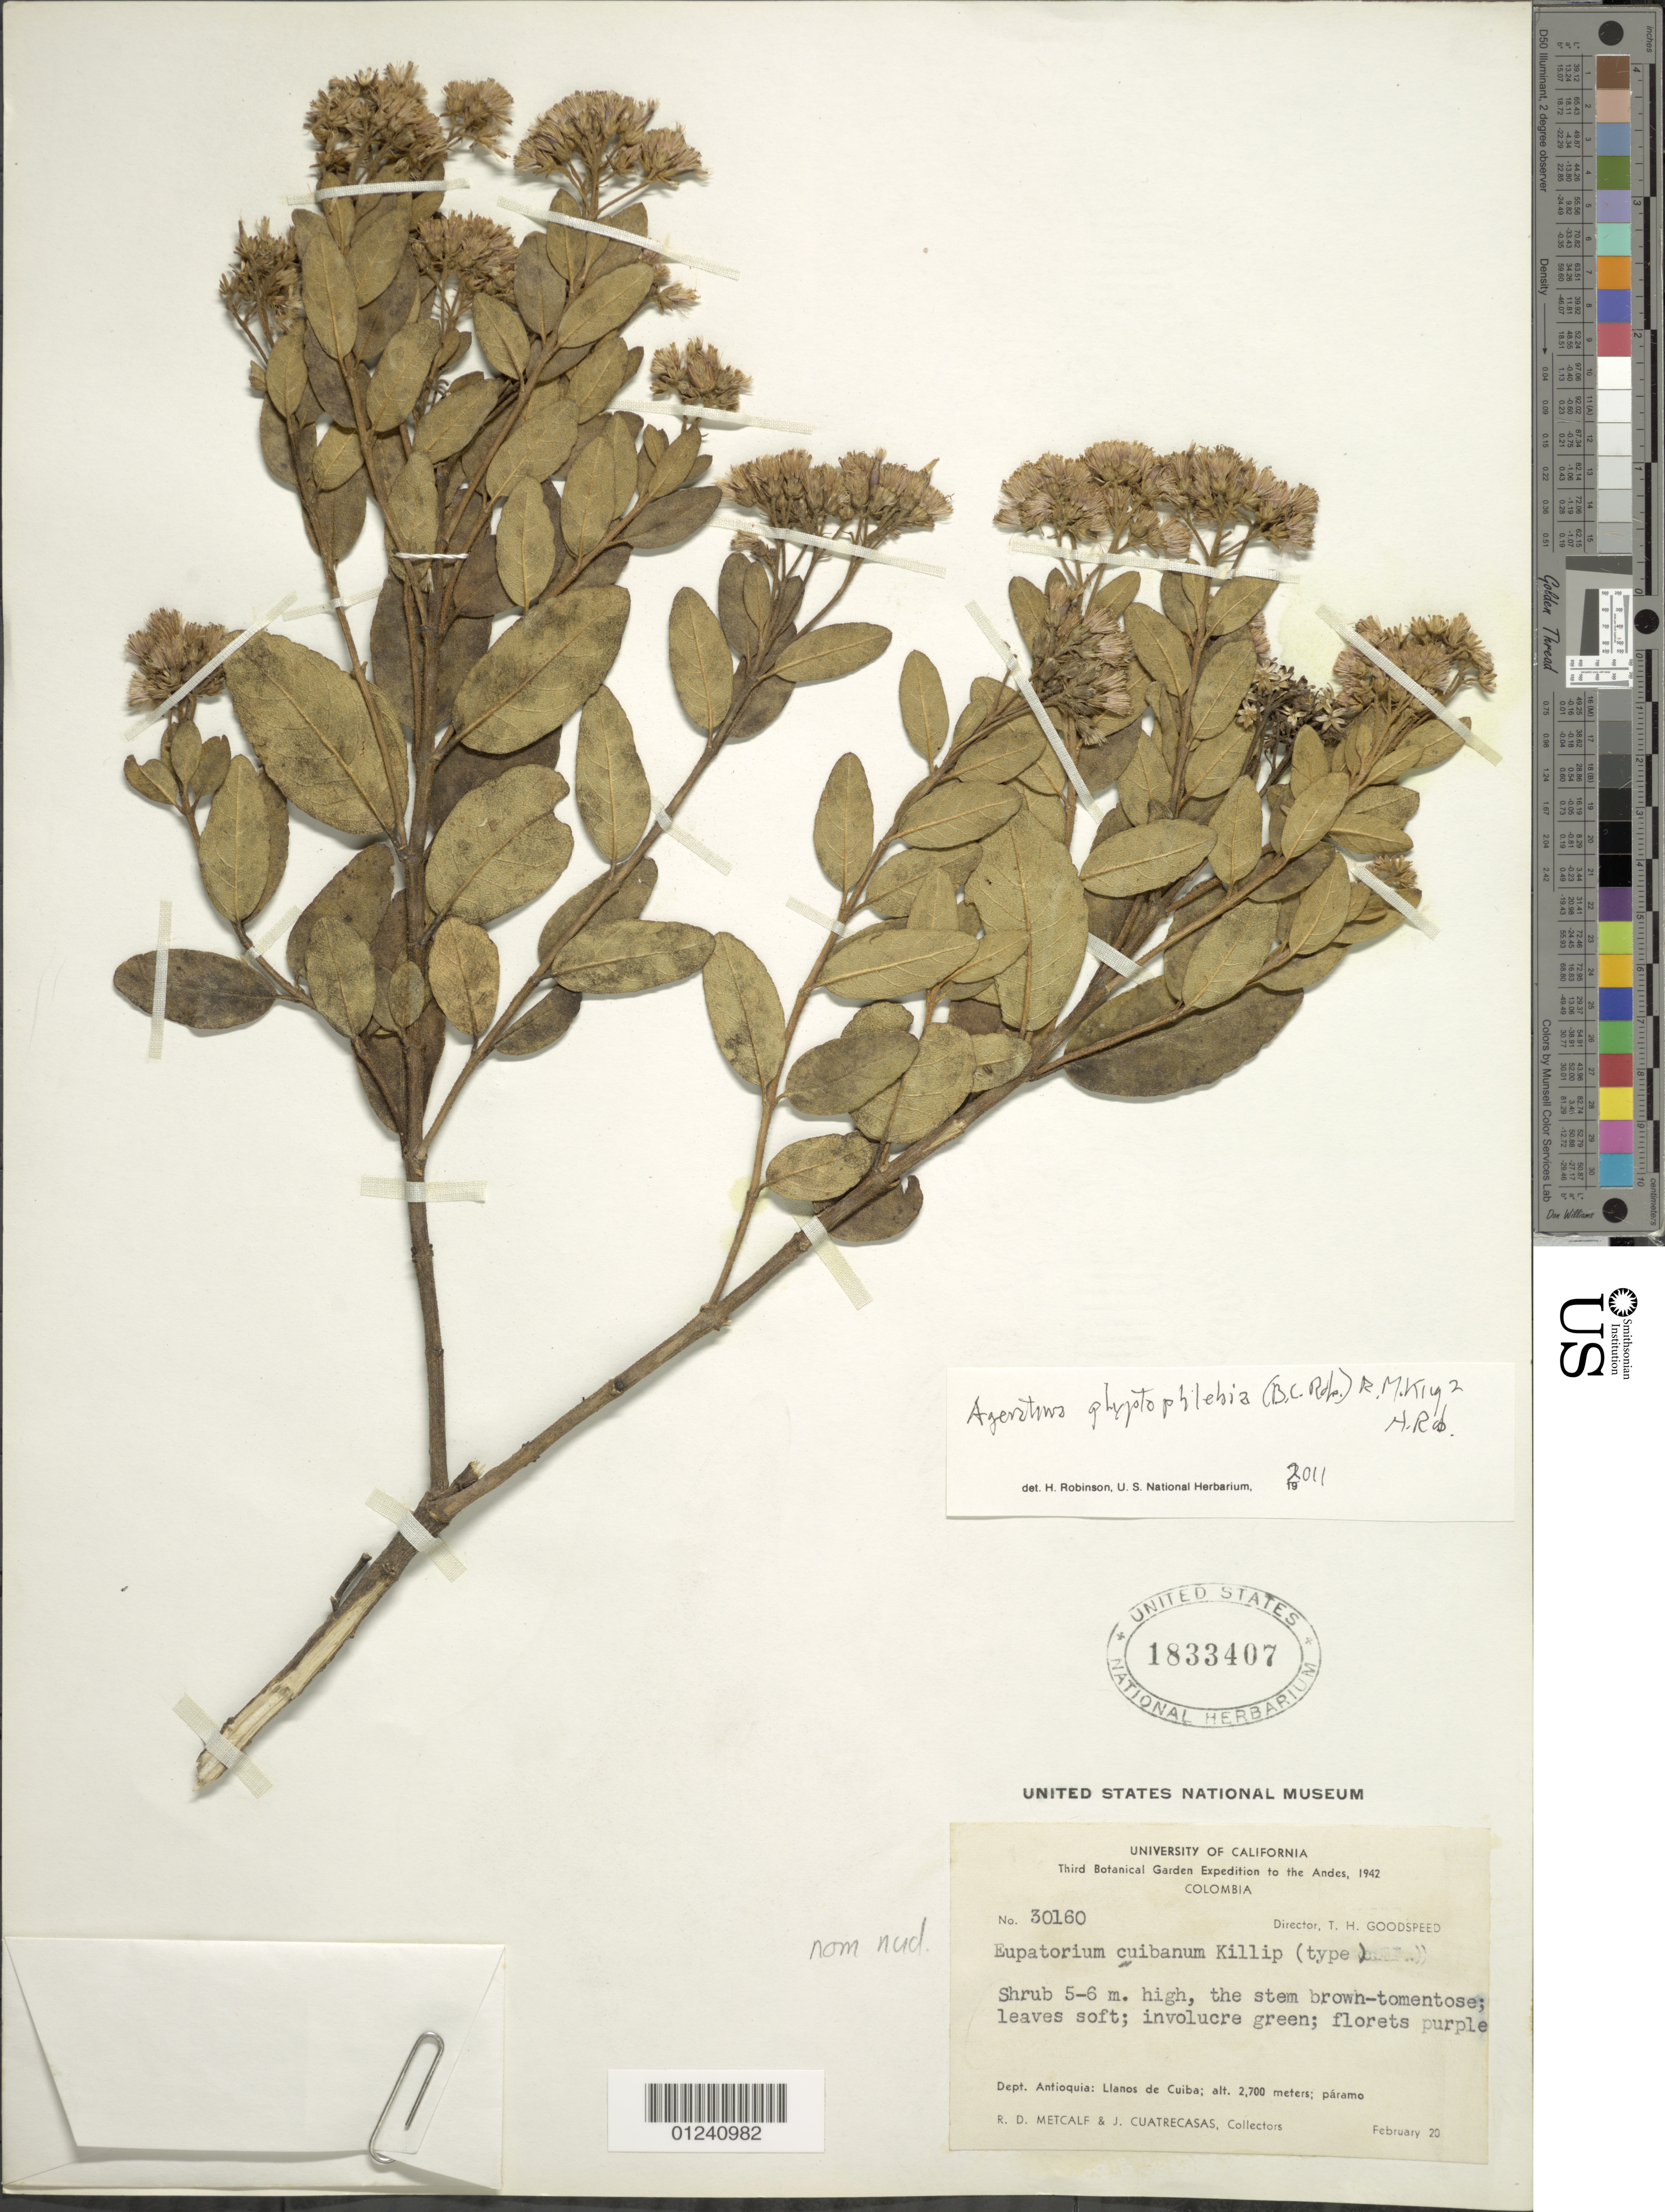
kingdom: Plantae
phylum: Tracheophyta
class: Magnoliopsida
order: Asterales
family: Asteraceae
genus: Ageratina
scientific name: Ageratina glyptophlebia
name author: (B.L. Rob.) R.M. King & H. Rob.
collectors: R. D. Metcalf & J. Cuatrecasas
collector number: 30160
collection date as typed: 20 Feb 1942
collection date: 1942-02-20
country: Colombia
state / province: Antioquia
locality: Llanos de Cuiba.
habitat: Paramo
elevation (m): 2700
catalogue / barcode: US 1833407